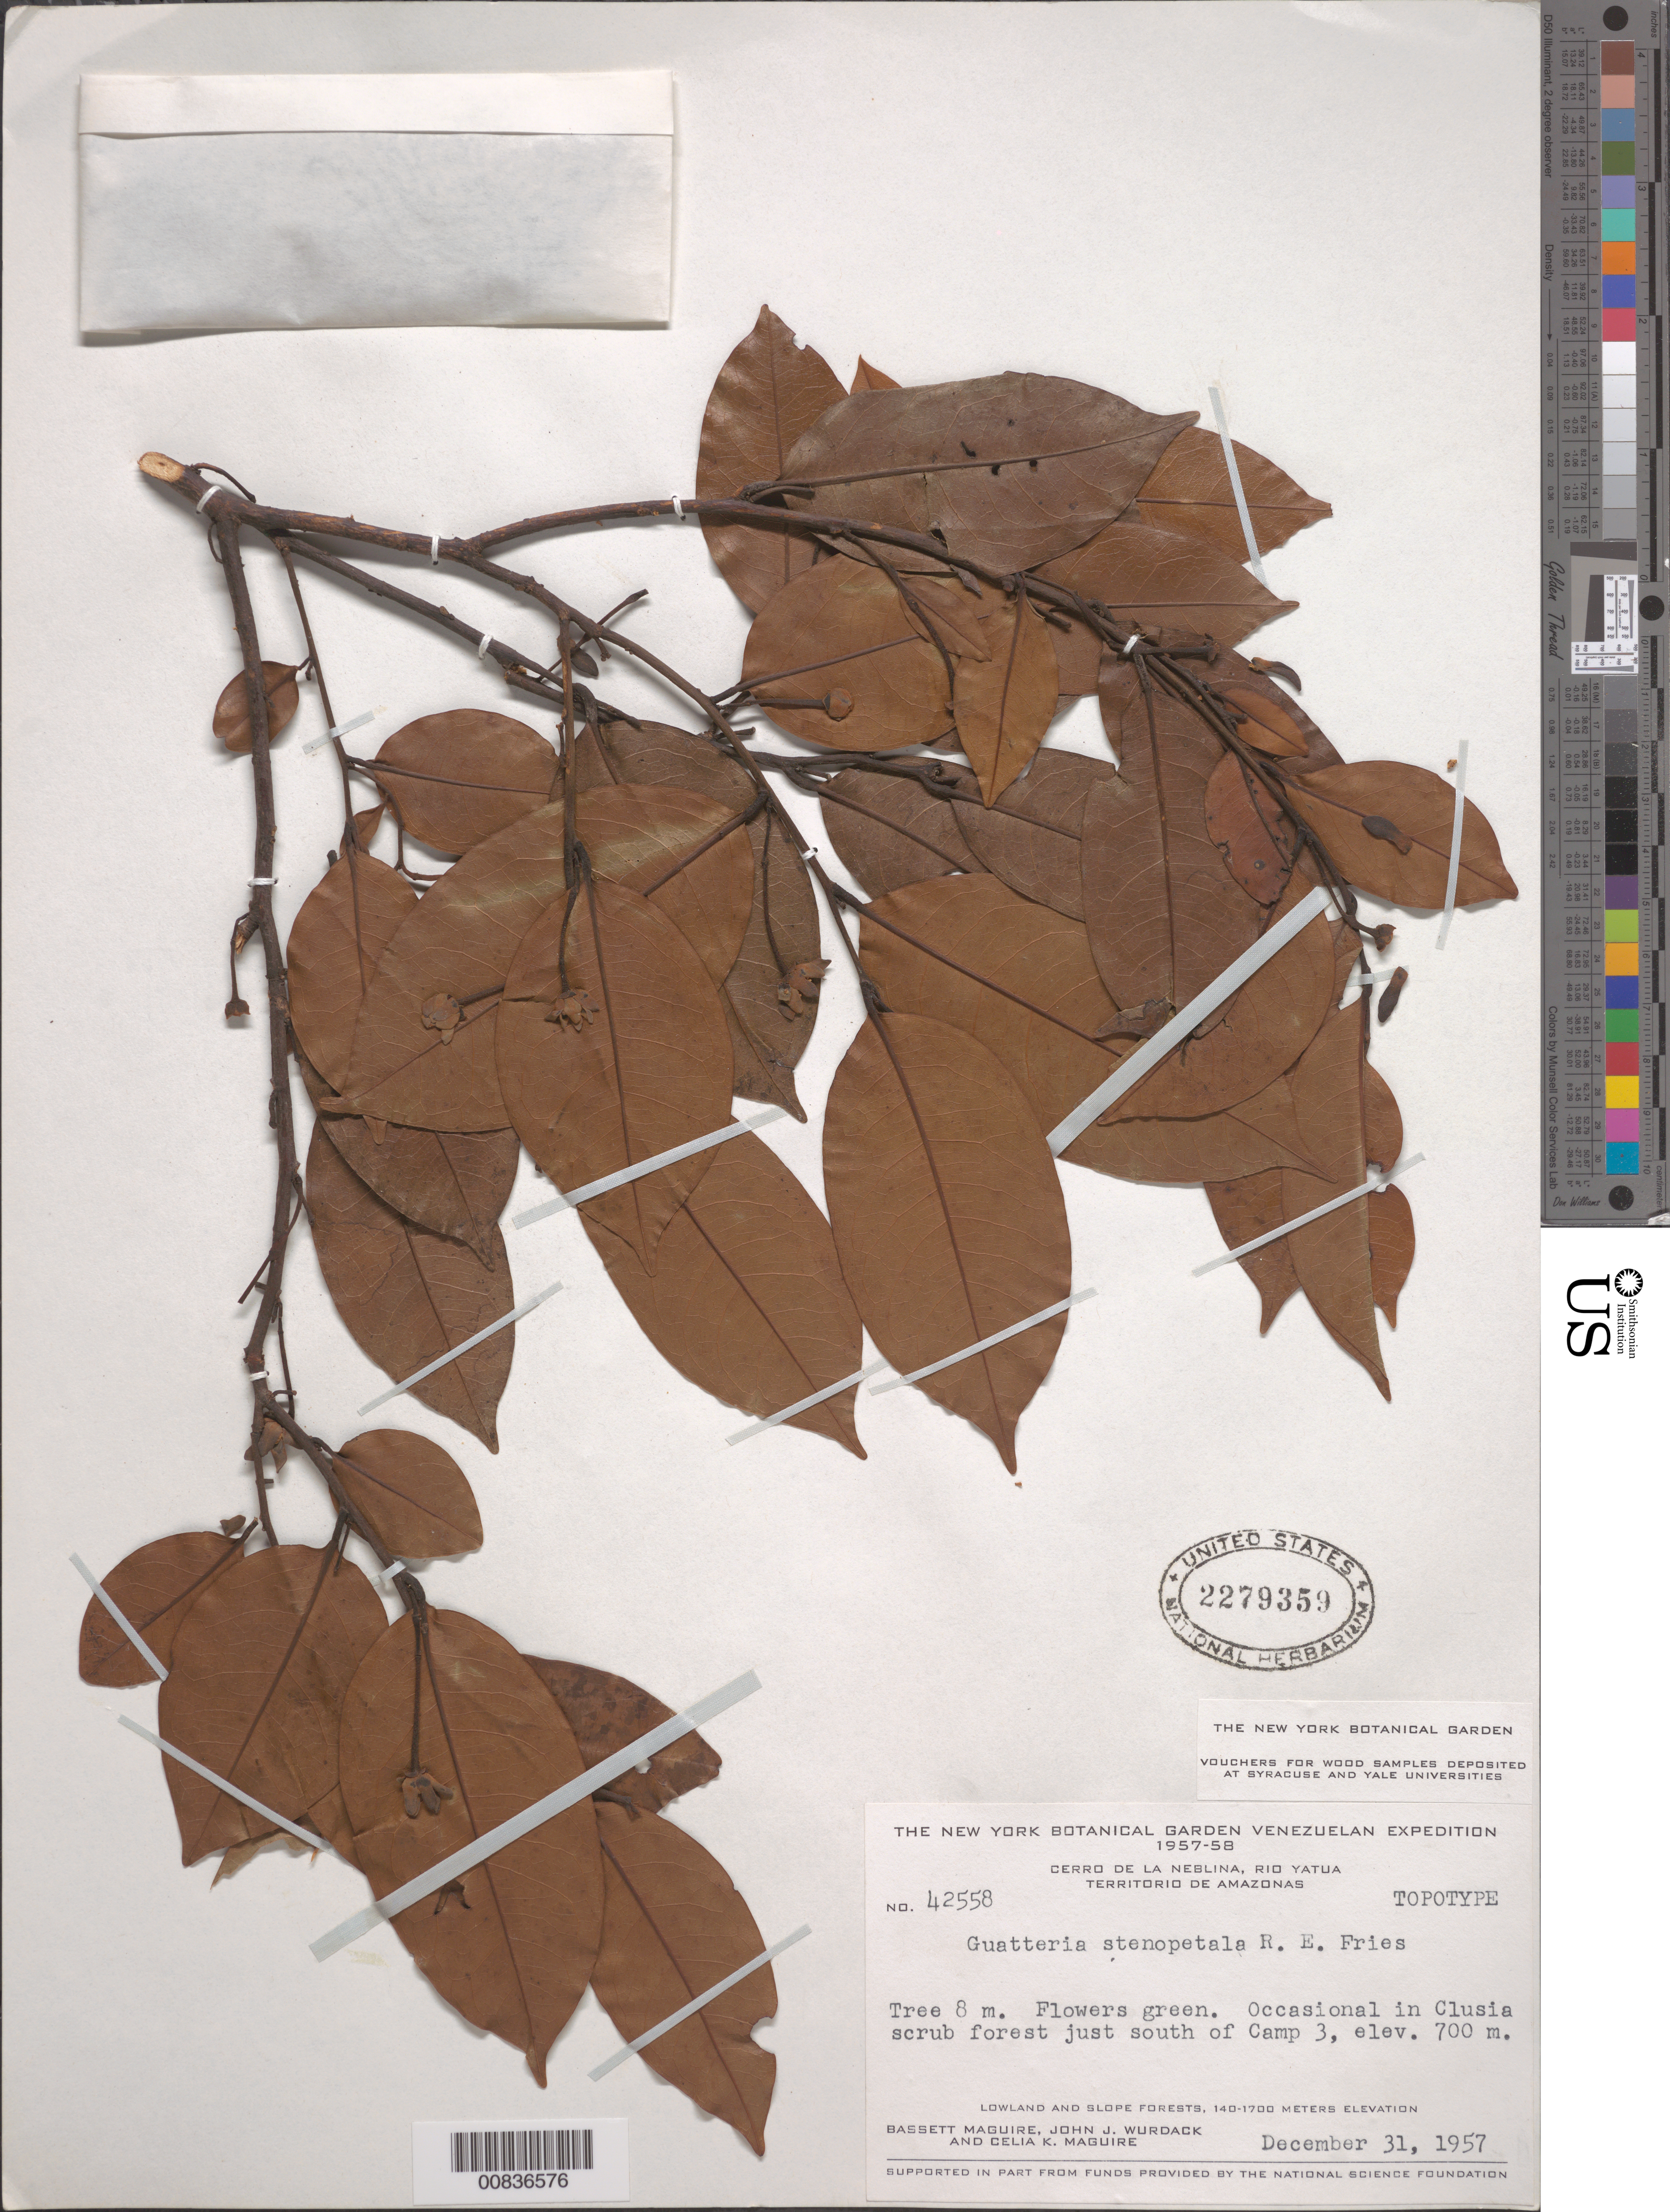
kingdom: Plantae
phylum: Tracheophyta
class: Magnoliopsida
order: Magnoliales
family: Annonaceae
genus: Guatteria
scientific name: Guatteria stenopetala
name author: R.E. Fr.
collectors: B. Maguire, J. J. Wurdack & C. K. Maguire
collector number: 42558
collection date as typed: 31-Dec-57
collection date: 1957-12-31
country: Venezuela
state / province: Amazonas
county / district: Río Negro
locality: Cerro de la Neblina, Río Yatua, S of Camp 3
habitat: Clusia scrub forest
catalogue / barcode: US 2279359